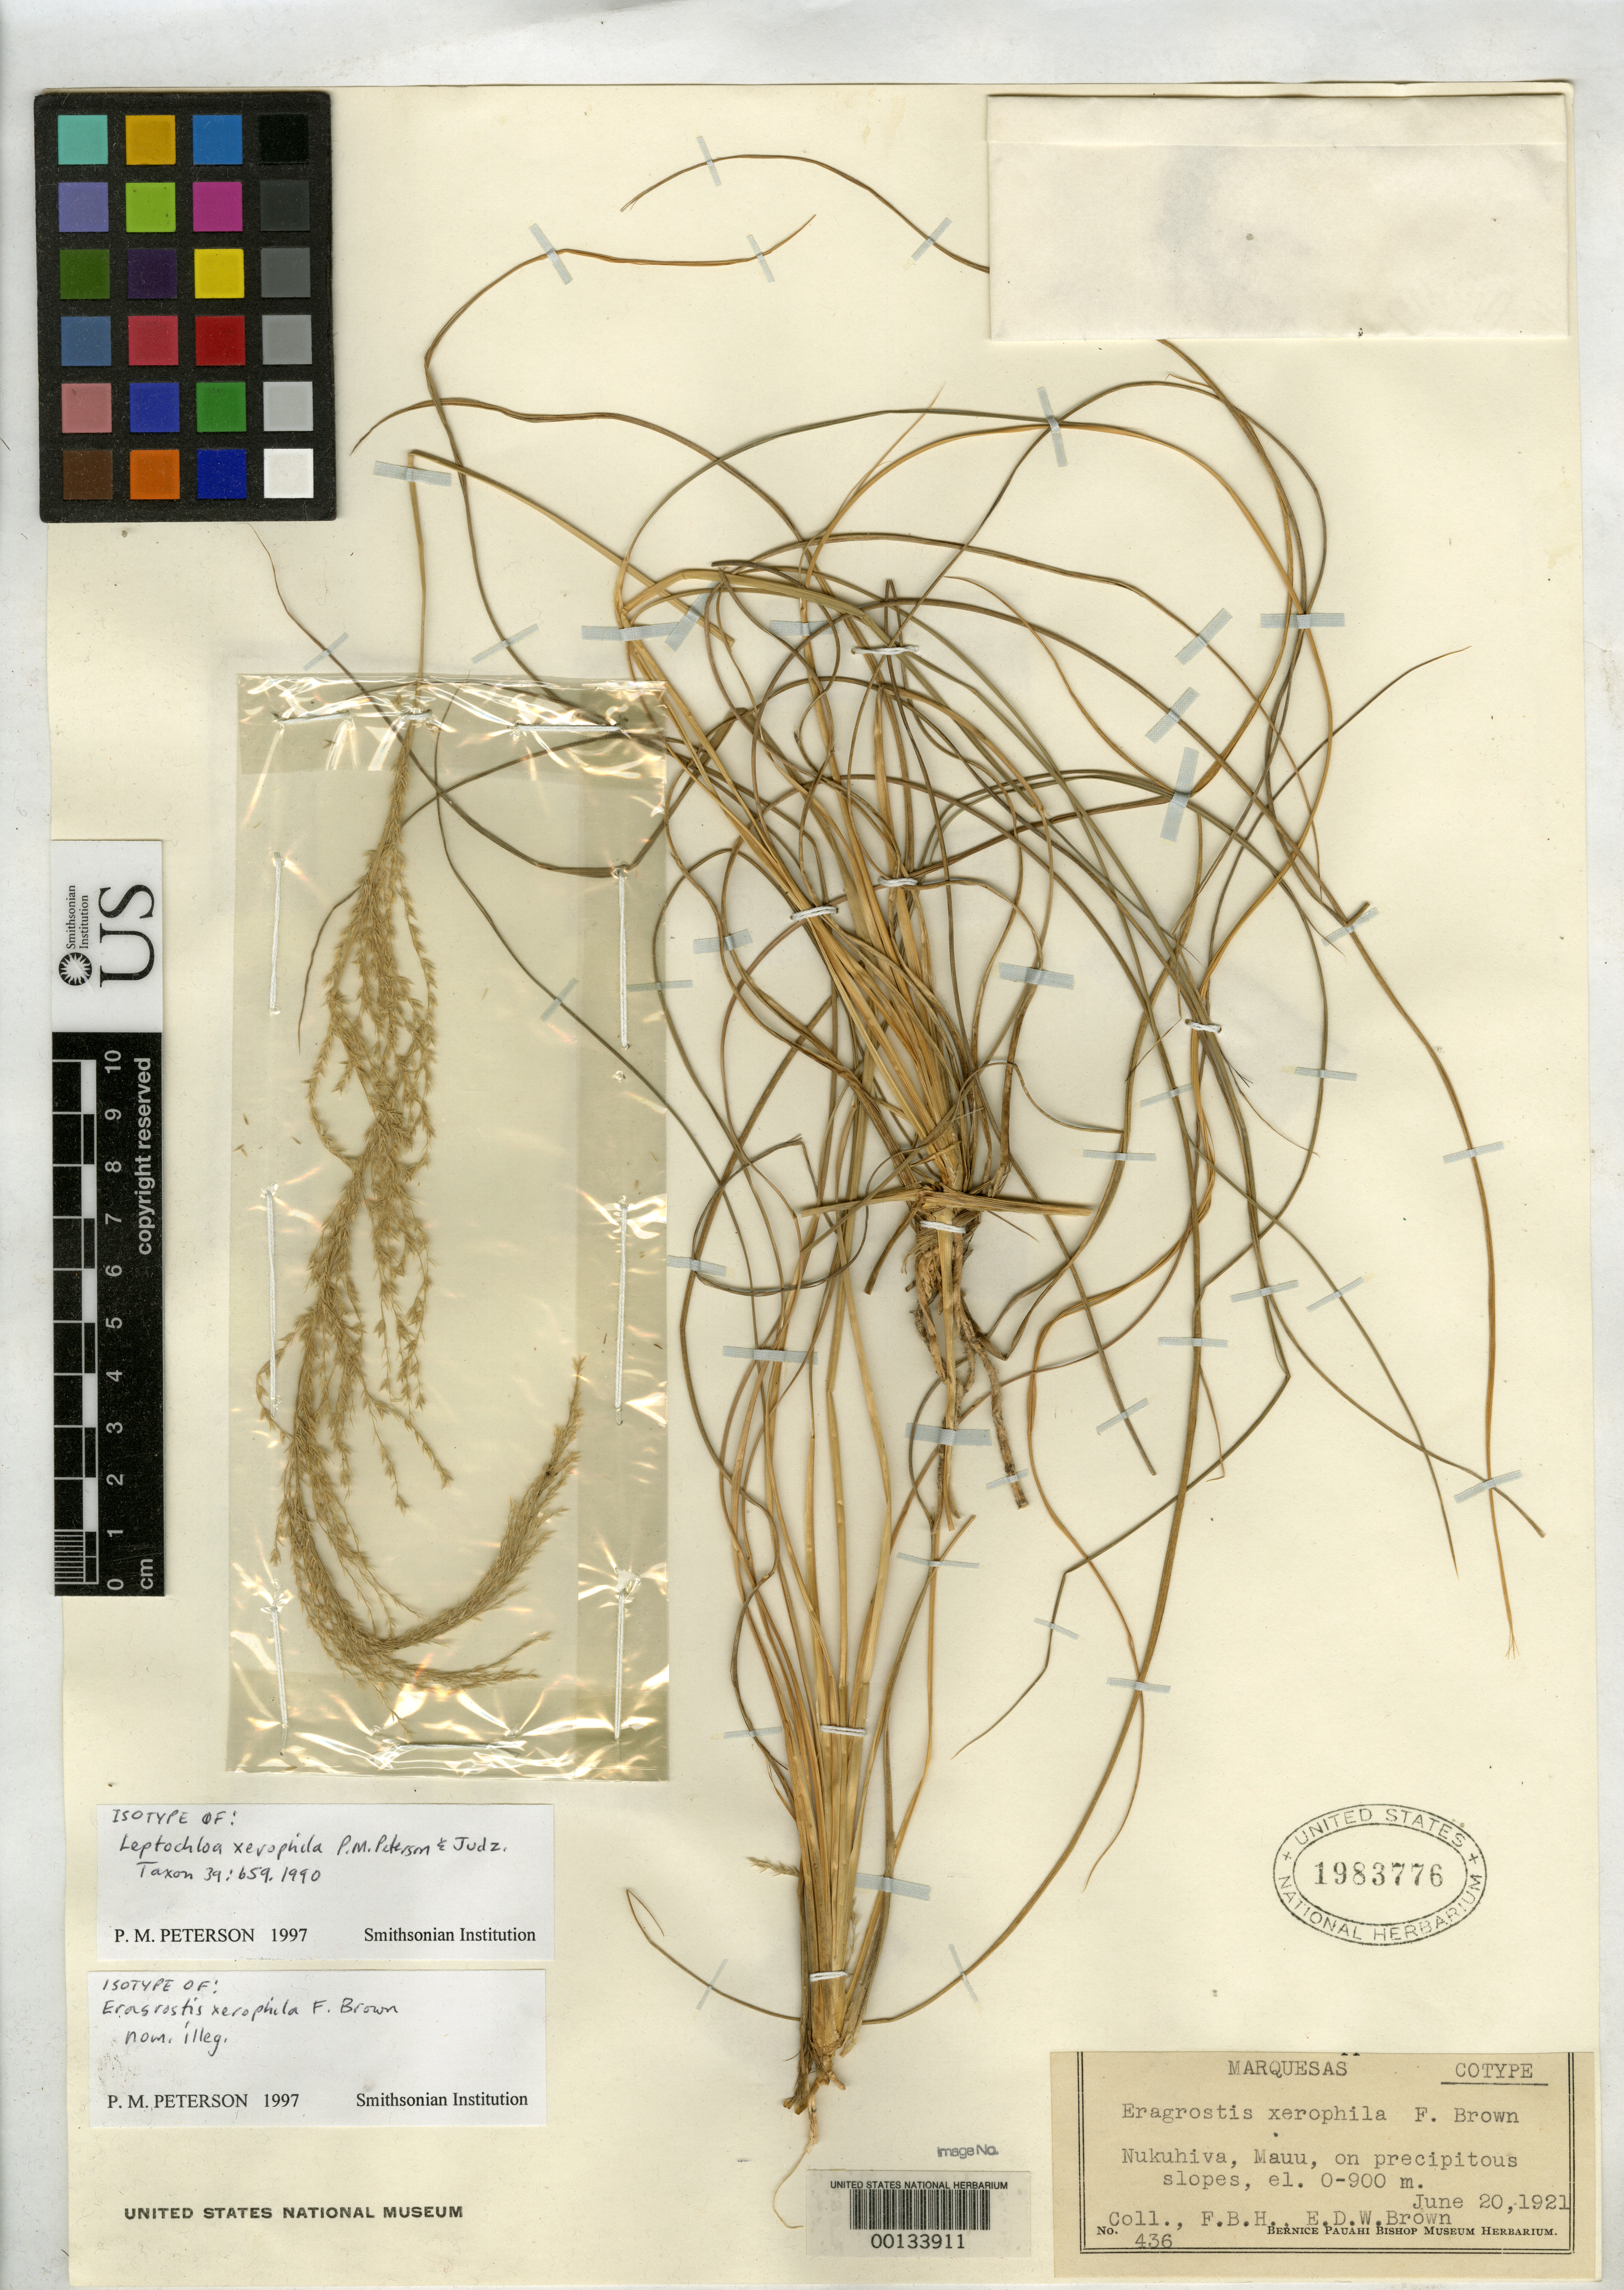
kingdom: Plantae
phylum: Tracheophyta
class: Liliopsida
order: Poales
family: Poaceae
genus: Leptochloa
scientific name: Leptochloa xerophila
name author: P.M. Peterson & Judz.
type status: Isotype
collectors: E. Brown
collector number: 436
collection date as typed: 20 Jun 1921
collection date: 1921-06-20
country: French Polynesia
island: Nuku Hiva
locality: Mauu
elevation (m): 0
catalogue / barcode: US 1983776